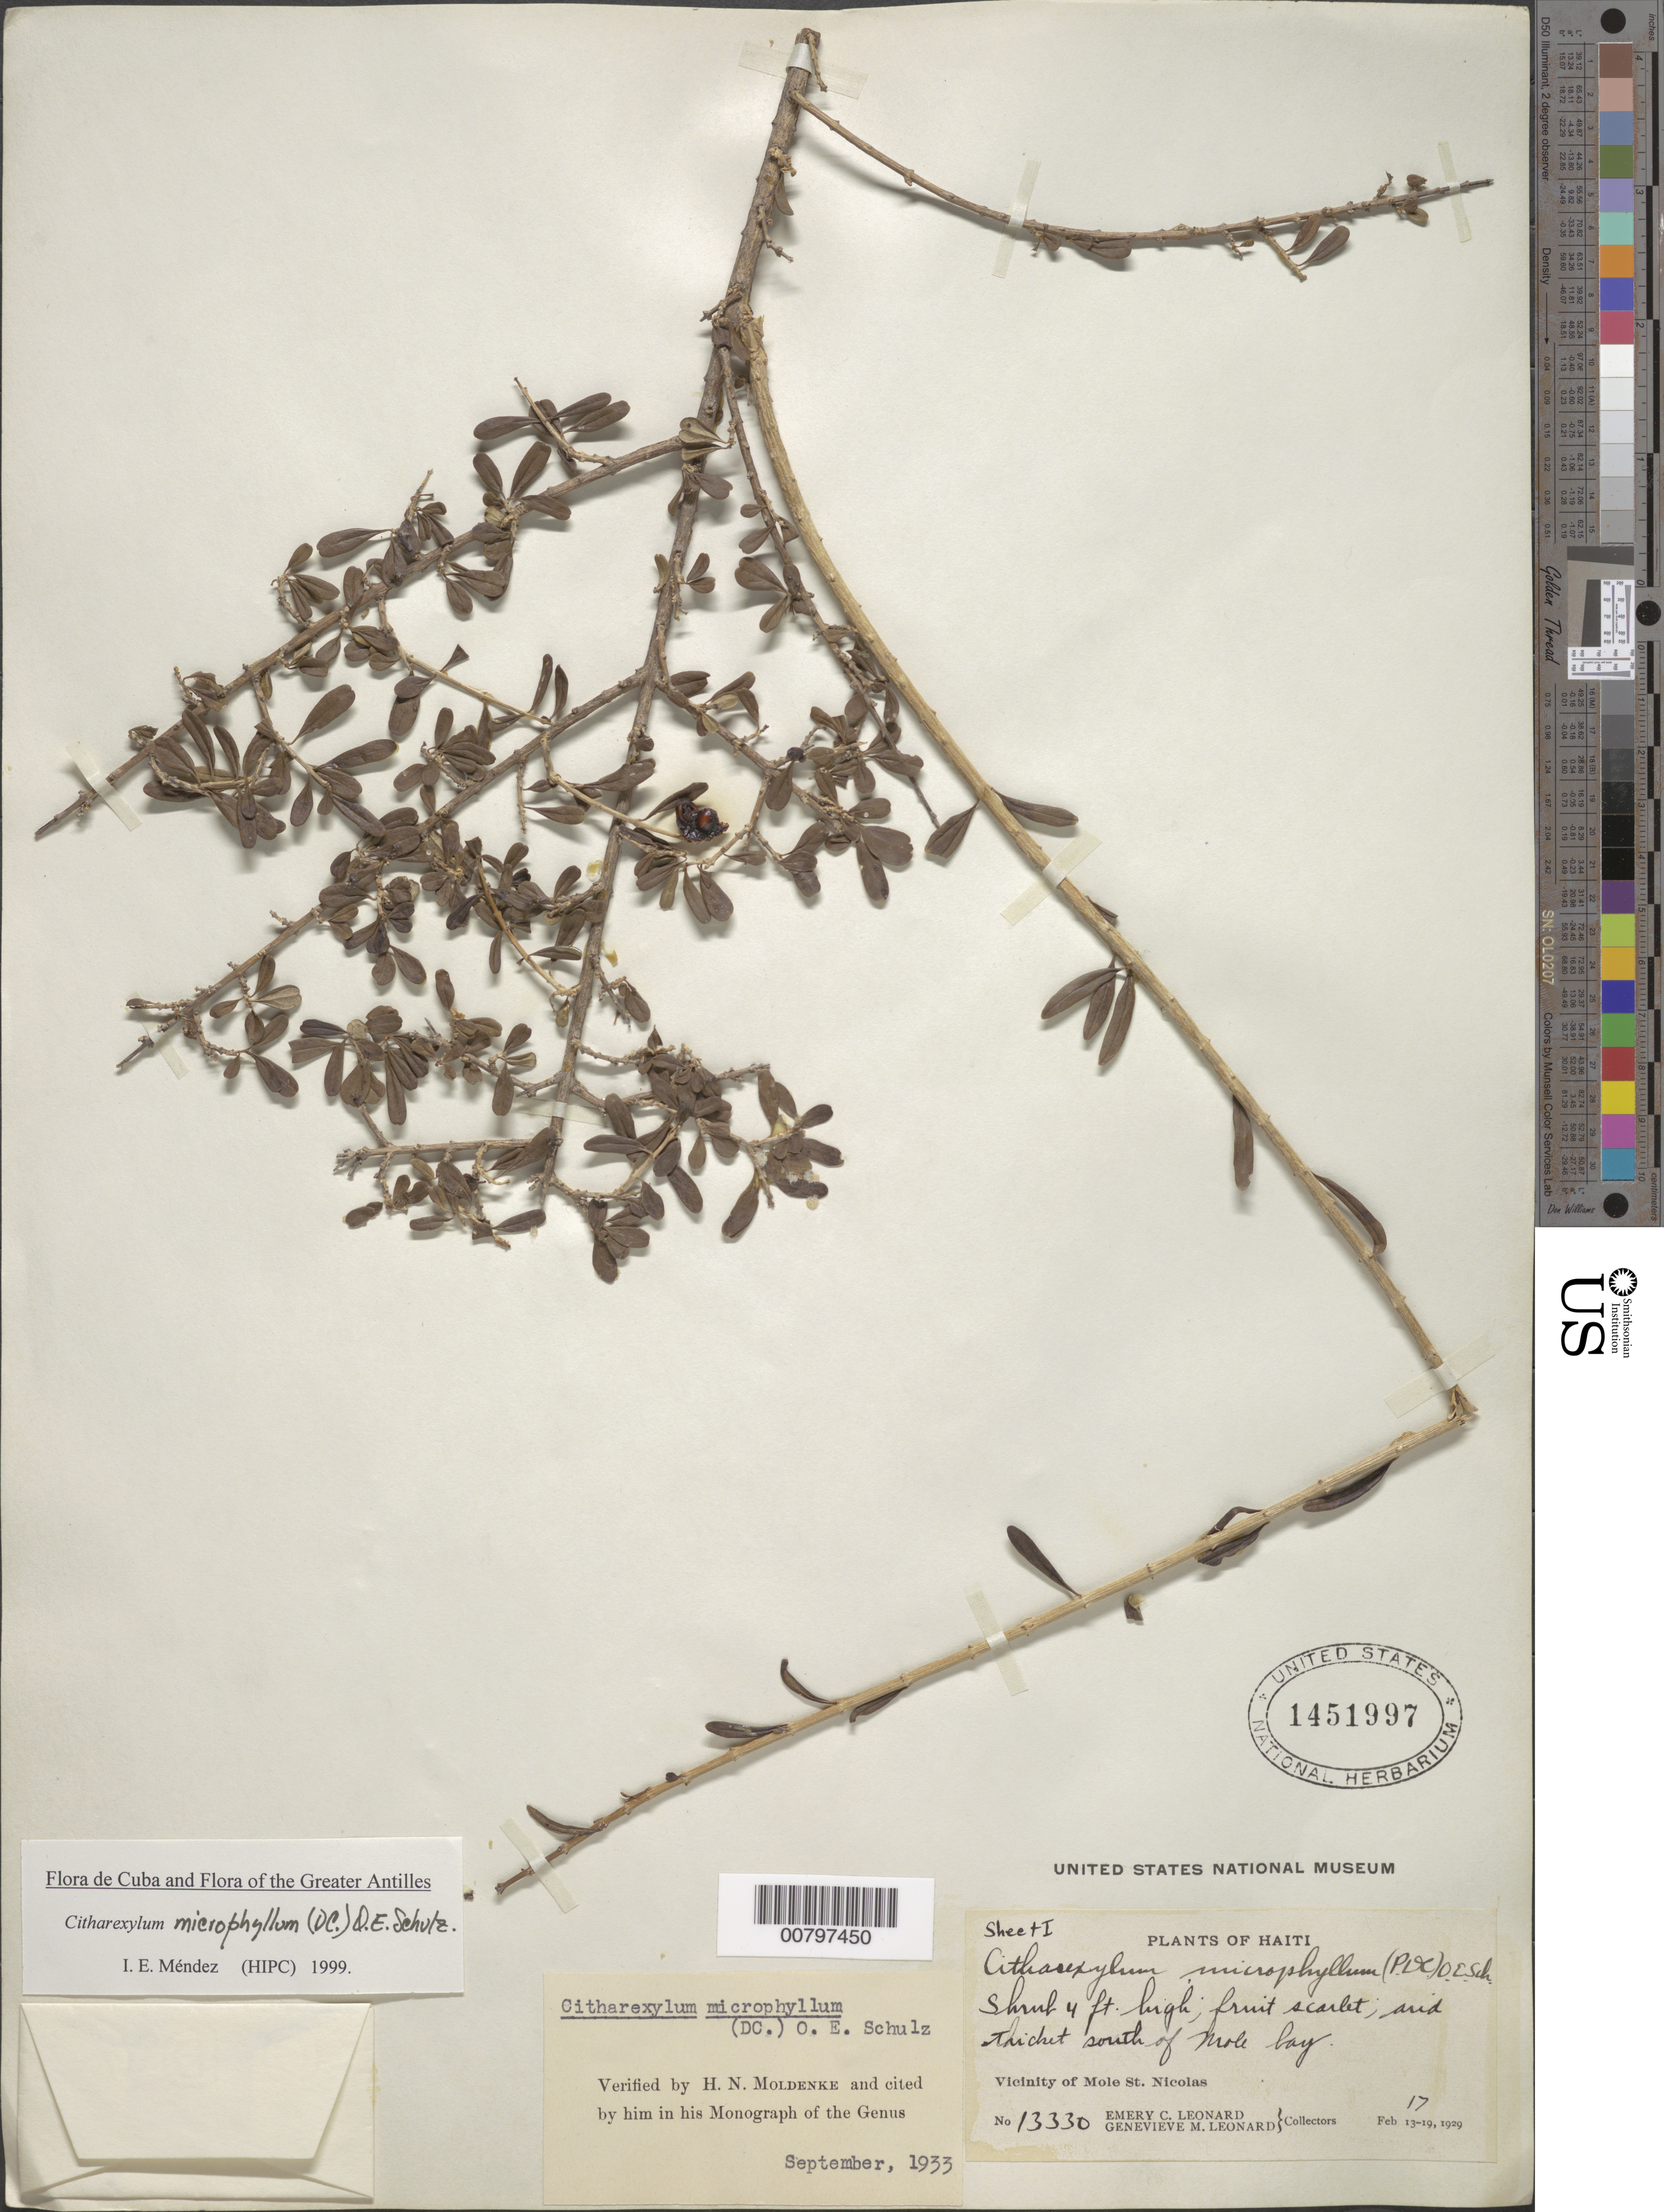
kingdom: Plantae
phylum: Tracheophyta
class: Magnoliopsida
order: Lamiales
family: Verbenaceae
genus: Citharexylum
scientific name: Citharexylum microphyllum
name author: (DC.) O.E. Schulz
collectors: E. C. Leonard & G. M. Leonard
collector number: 13330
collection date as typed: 17 Feb 1929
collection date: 1929-02-17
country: Haiti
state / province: Nord-Ouest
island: Hispaniola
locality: Vicinity of Mole St. Nicolas, S of Mole Bay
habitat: Arid thickets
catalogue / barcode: US 1451997